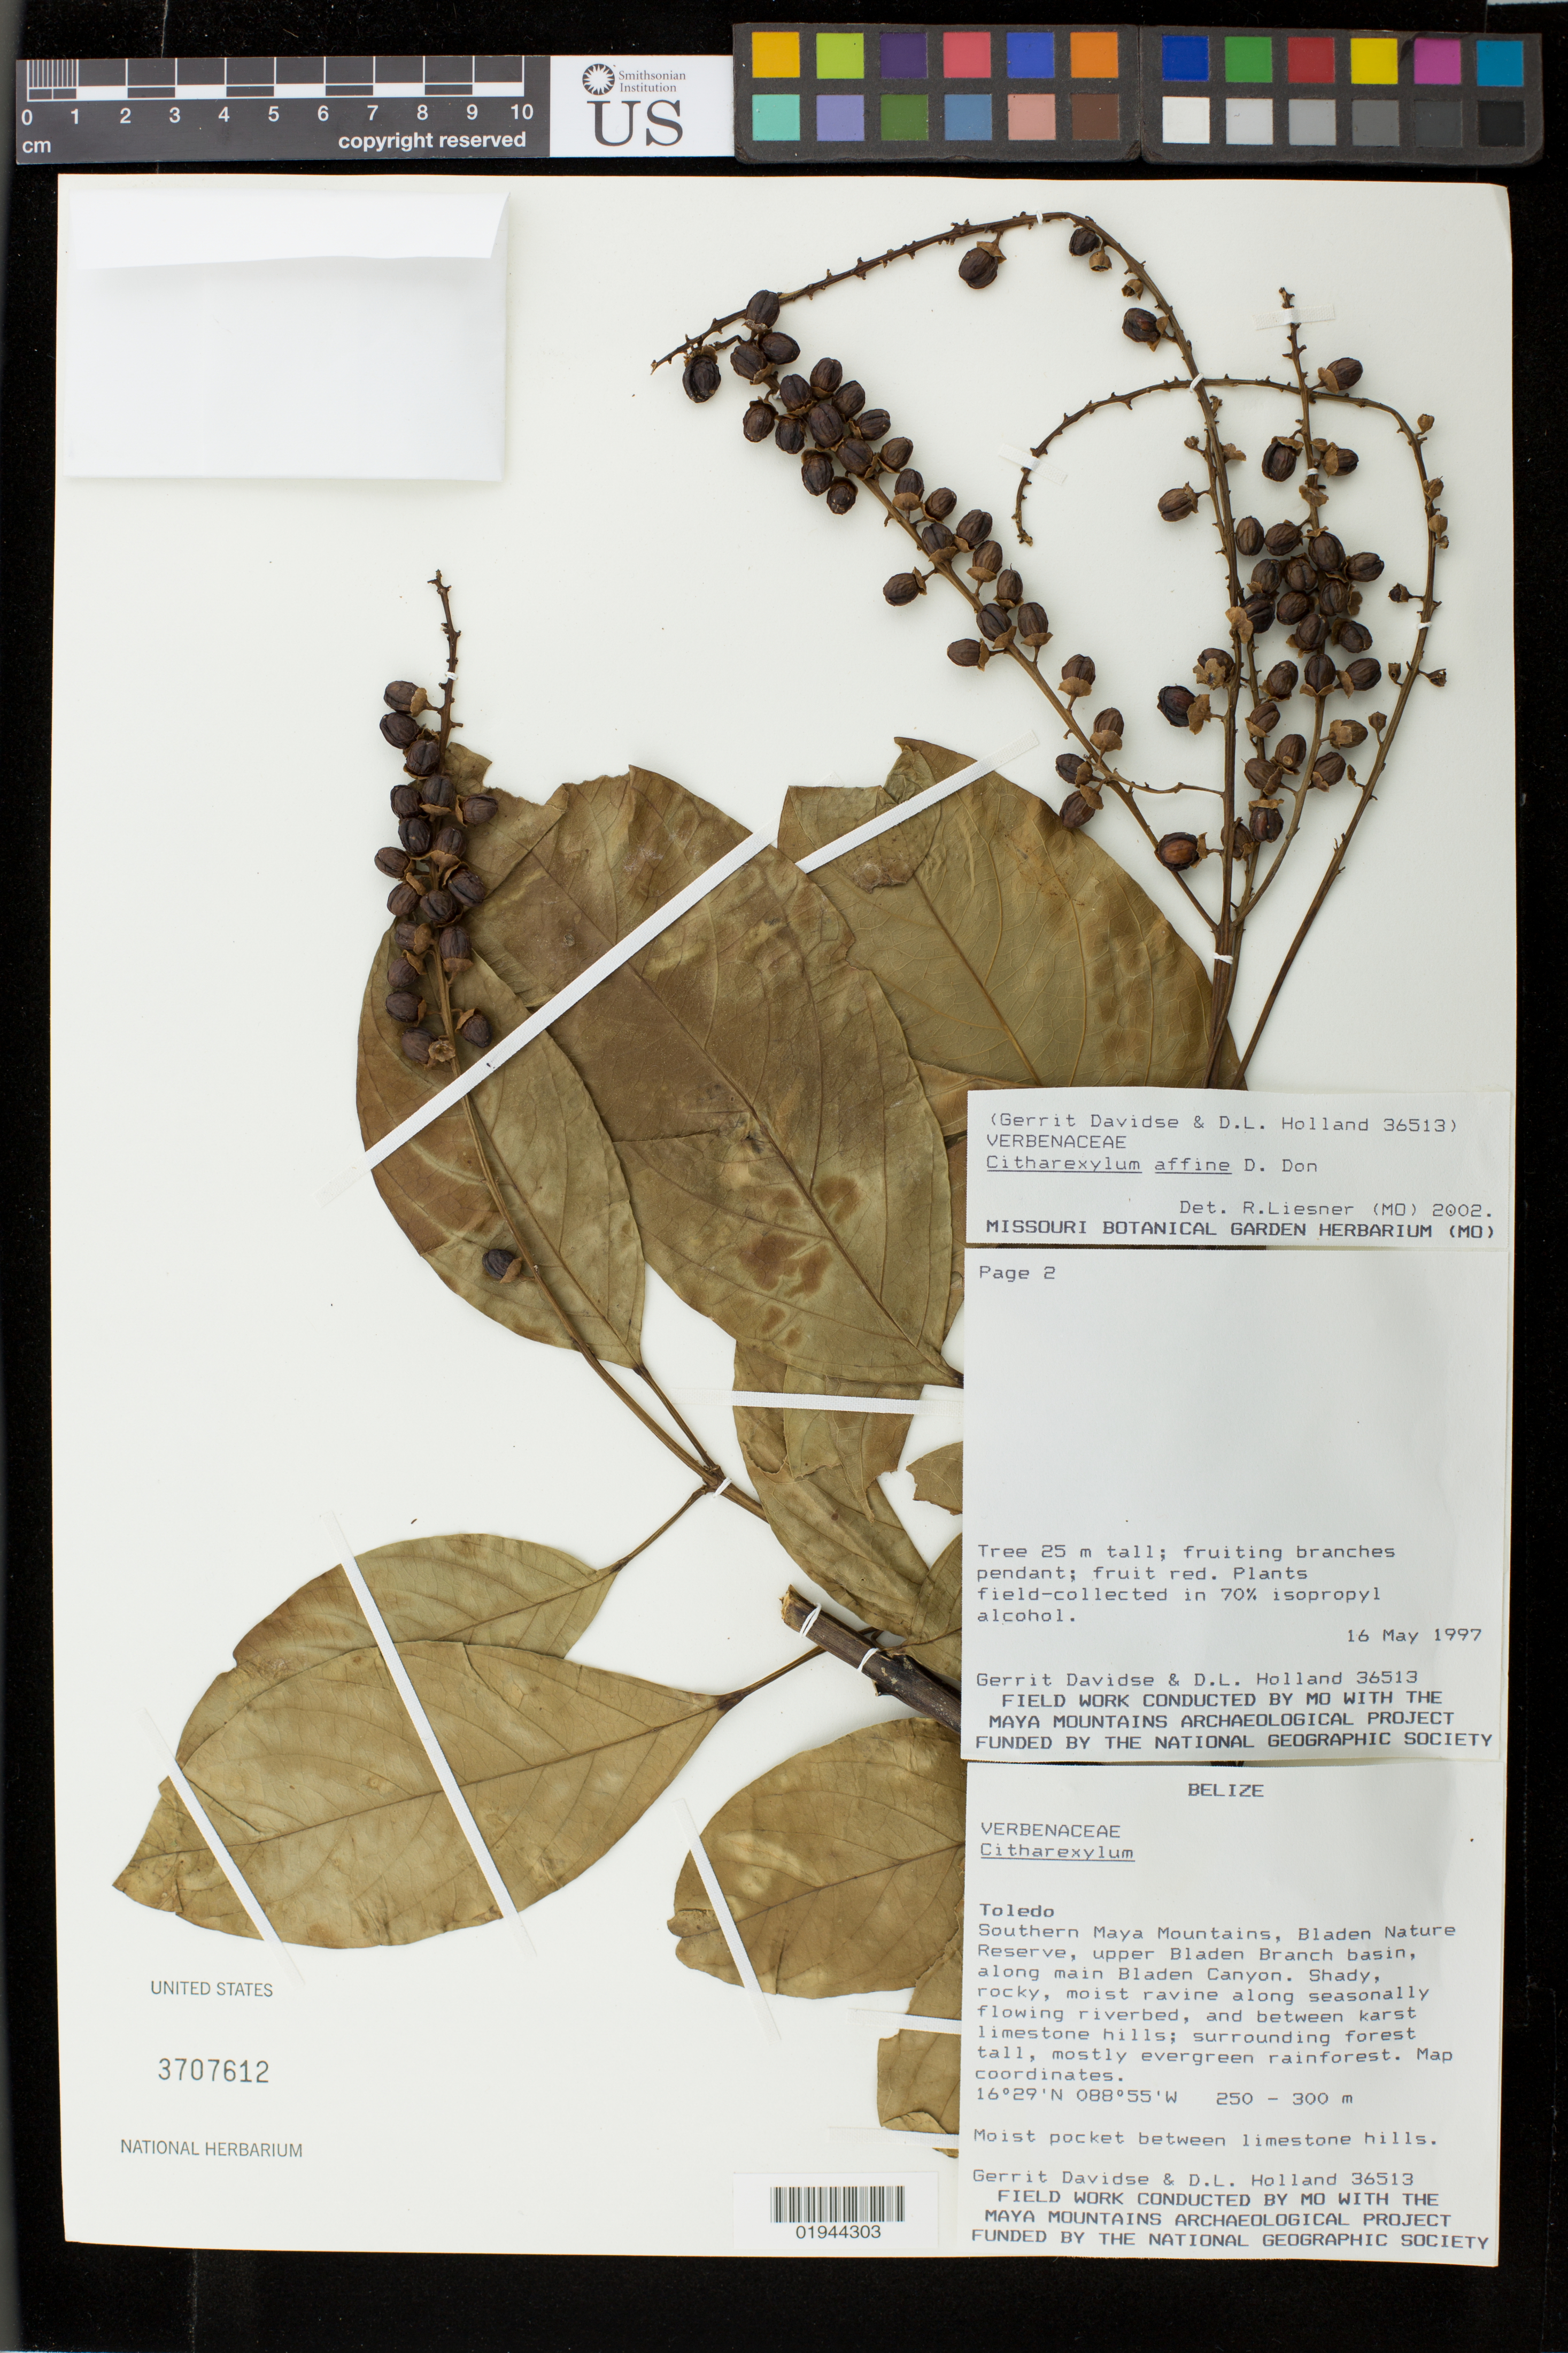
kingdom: Plantae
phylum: Tracheophyta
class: Magnoliopsida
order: Lamiales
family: Verbenaceae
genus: Citharexylum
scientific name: Citharexylum affine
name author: D. Don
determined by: Liesner, R. L.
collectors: G. Davidse & D. Holland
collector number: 36513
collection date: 1997-05-16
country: Belize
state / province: Toledo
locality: Southern Maya Mountains, Bladen Nature Reserve, upper Bladen Branch basin, along main Bladen Canyon.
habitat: Shady, rocky, moist ravine along seasonally flowing riverbed, and between karst limestone hills; surrounding forest tall, mostly evergreen rainforest.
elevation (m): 250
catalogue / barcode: US 3707612